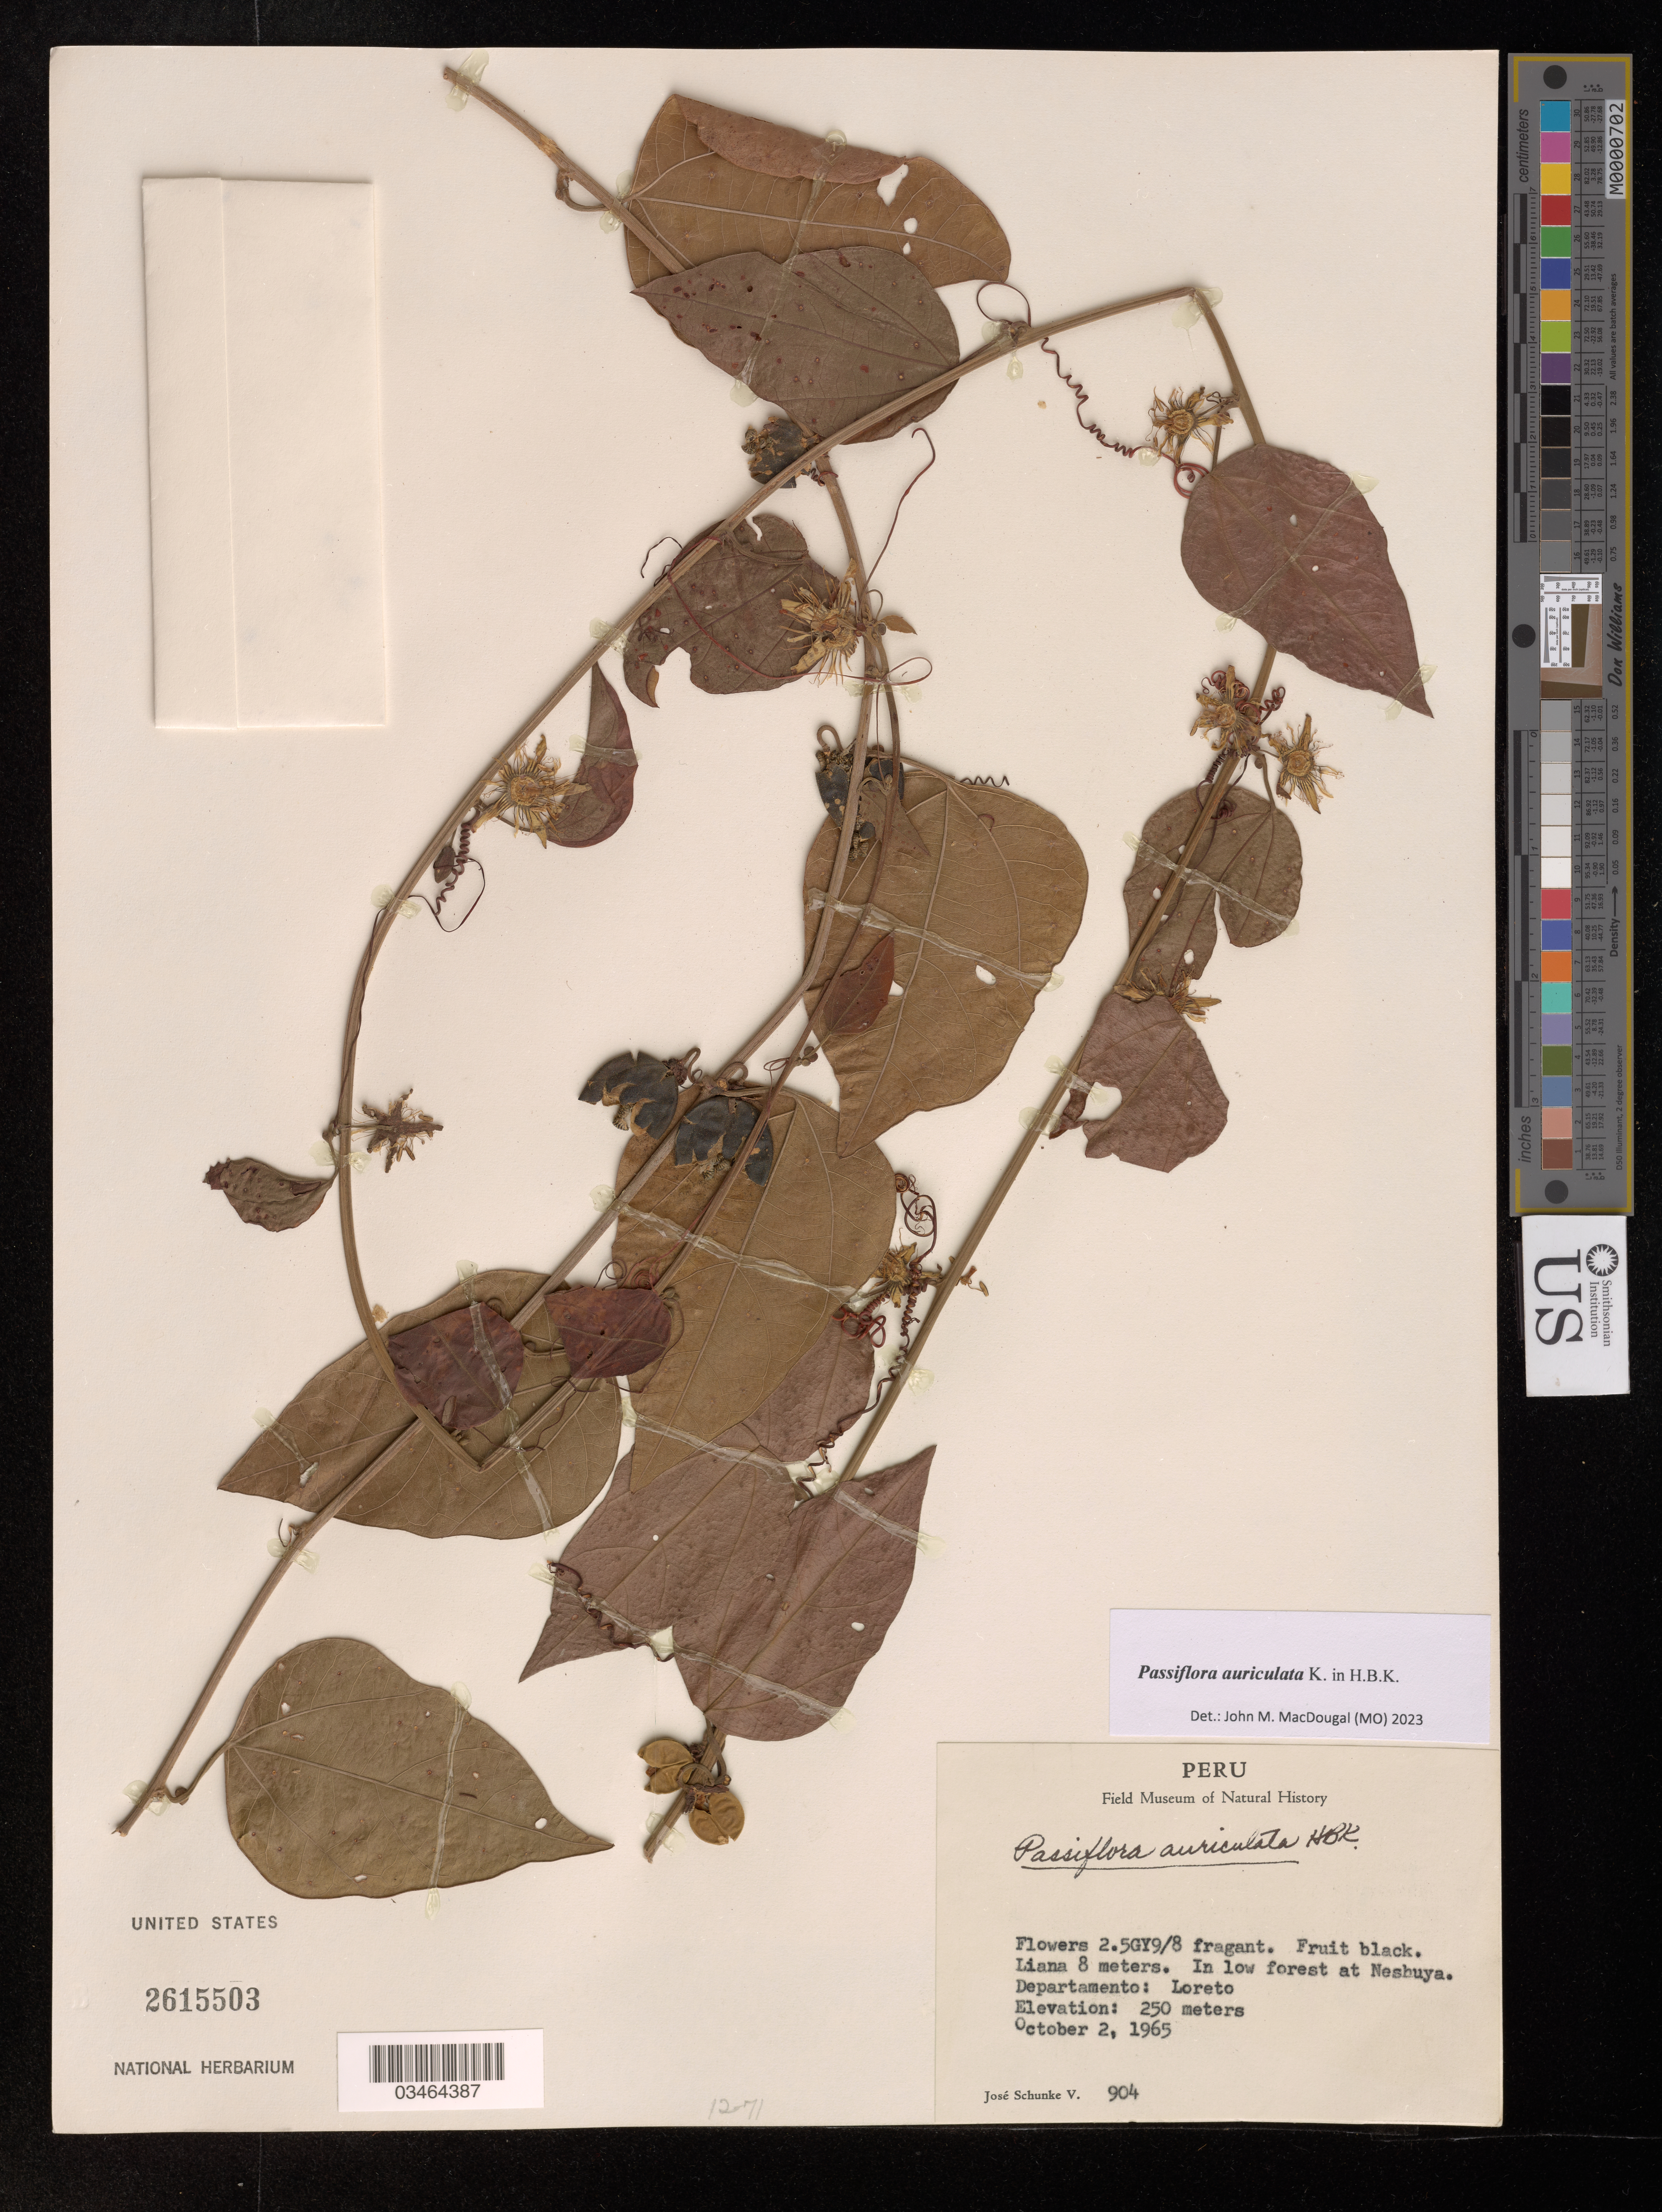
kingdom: Plantae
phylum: Tracheophyta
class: Magnoliopsida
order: Malpighiales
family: Passifloraceae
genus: Passiflora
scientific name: Passiflora auriculata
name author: Kunth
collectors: J. Schunke Vigo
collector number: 904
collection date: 1965-10-02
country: Peru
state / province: Loreto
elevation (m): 250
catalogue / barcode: US 2615503